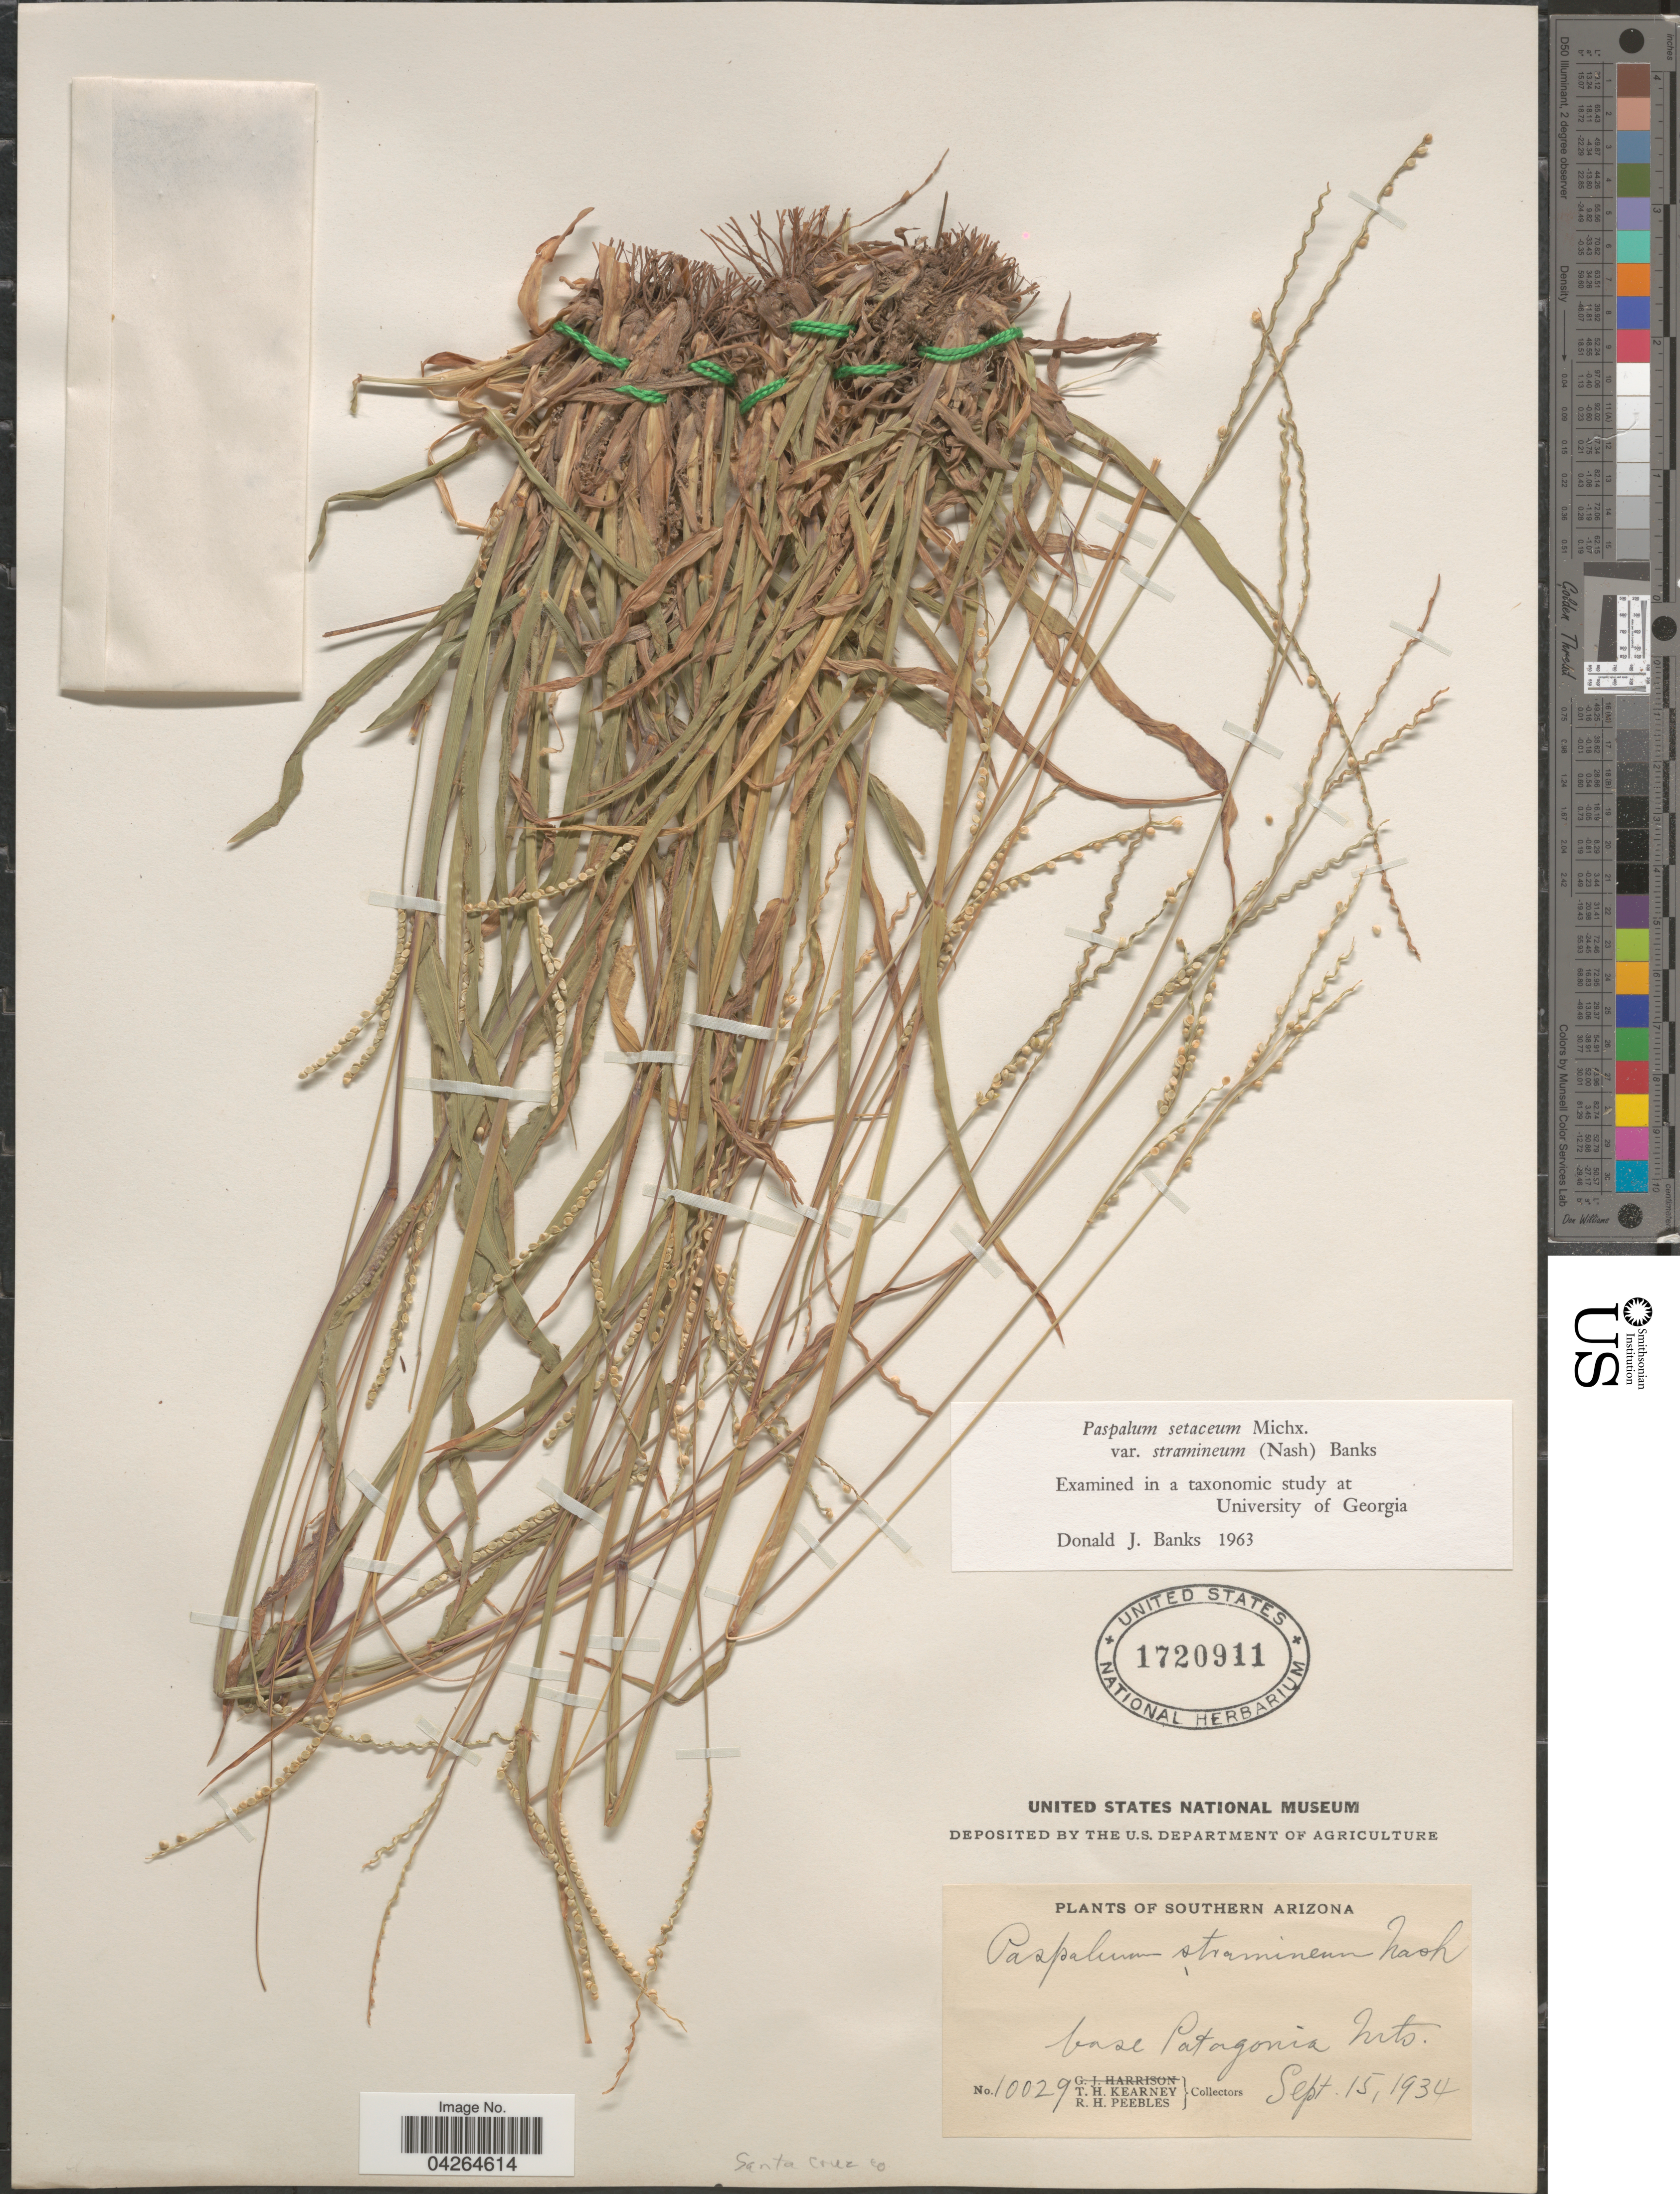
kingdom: Plantae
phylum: Tracheophyta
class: Liliopsida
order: Poales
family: Poaceae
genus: Paspalum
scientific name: Paspalum setaceum var. stramineum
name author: (Nash) D.J. Banks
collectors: T. H. Kearney & R. H. Peebles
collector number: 10029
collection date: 1934-09-15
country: United States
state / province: Arizona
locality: Southern Arizona. Base Patagonia Mts. Santa Cruz Co.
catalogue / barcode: US 1720911